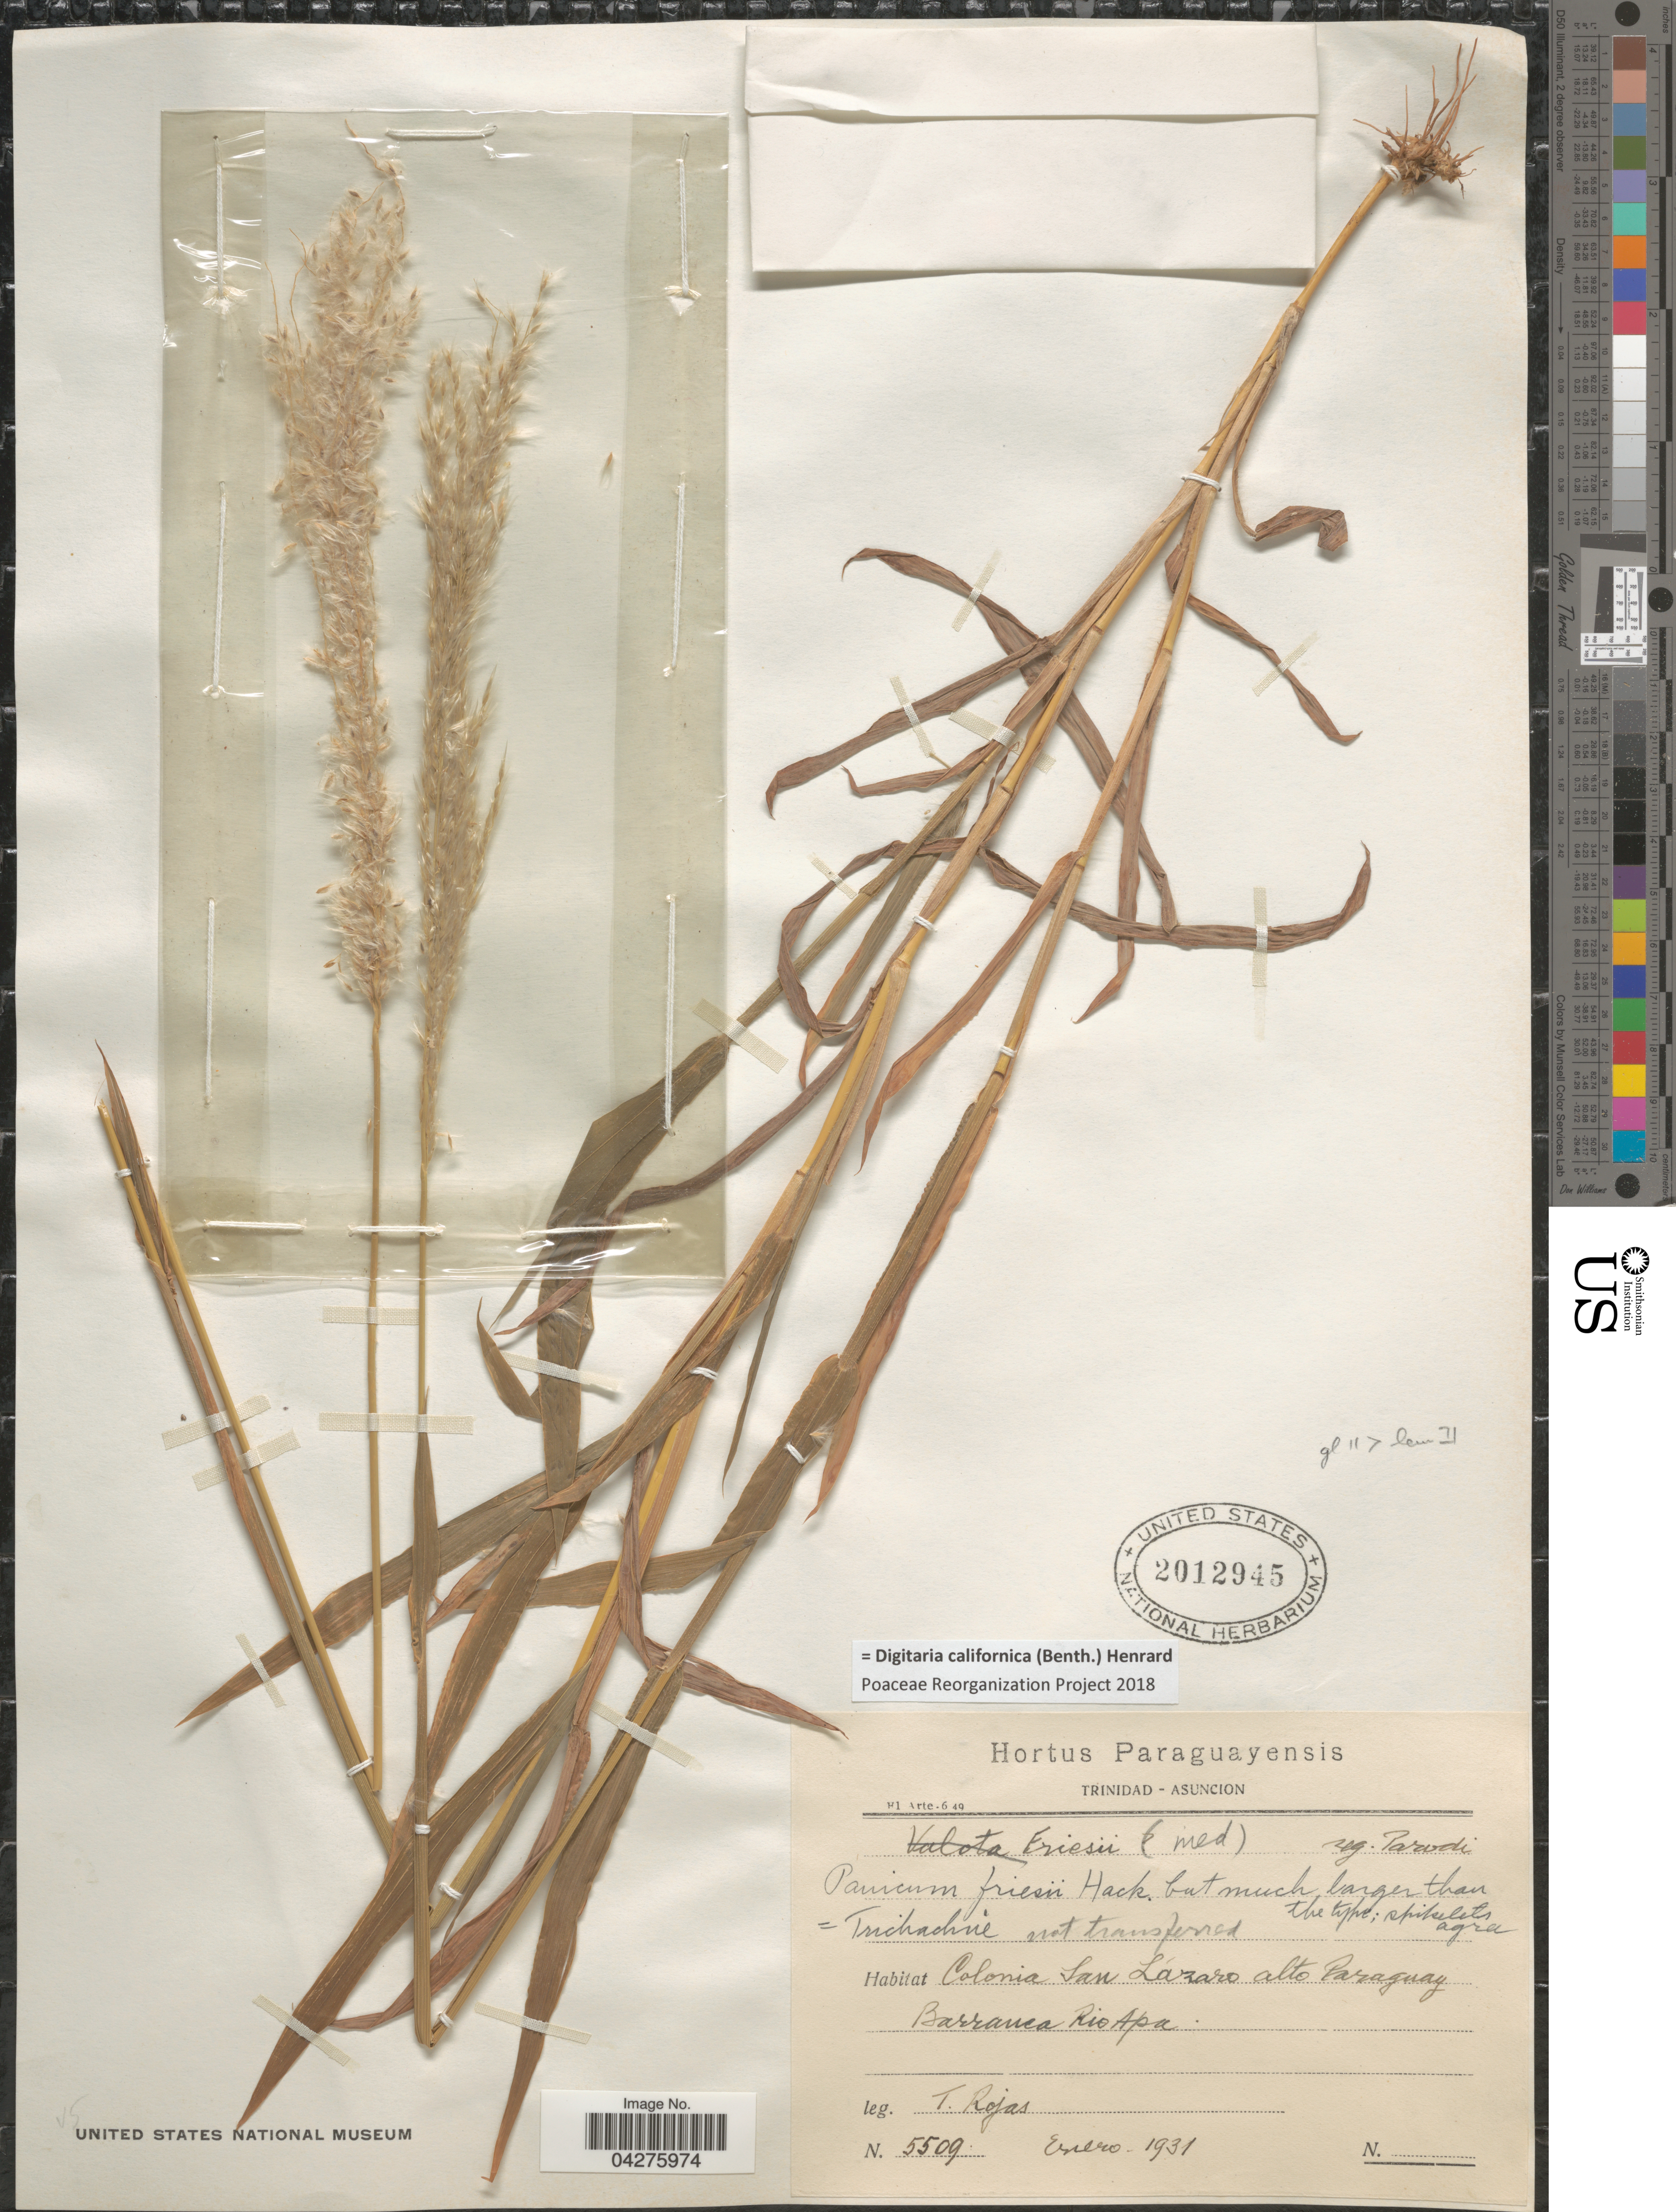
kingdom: Plantae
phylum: Tracheophyta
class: Liliopsida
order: Poales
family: Poaceae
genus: Digitaria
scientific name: Digitaria californica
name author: (Benth.) Henr.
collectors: T. Rojas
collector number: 5509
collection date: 1931-01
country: Paraguay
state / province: Alto Paraguay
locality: Colonia San Lázaro alto Paraguay. Barranca Rio Apa.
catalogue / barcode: US 2012945